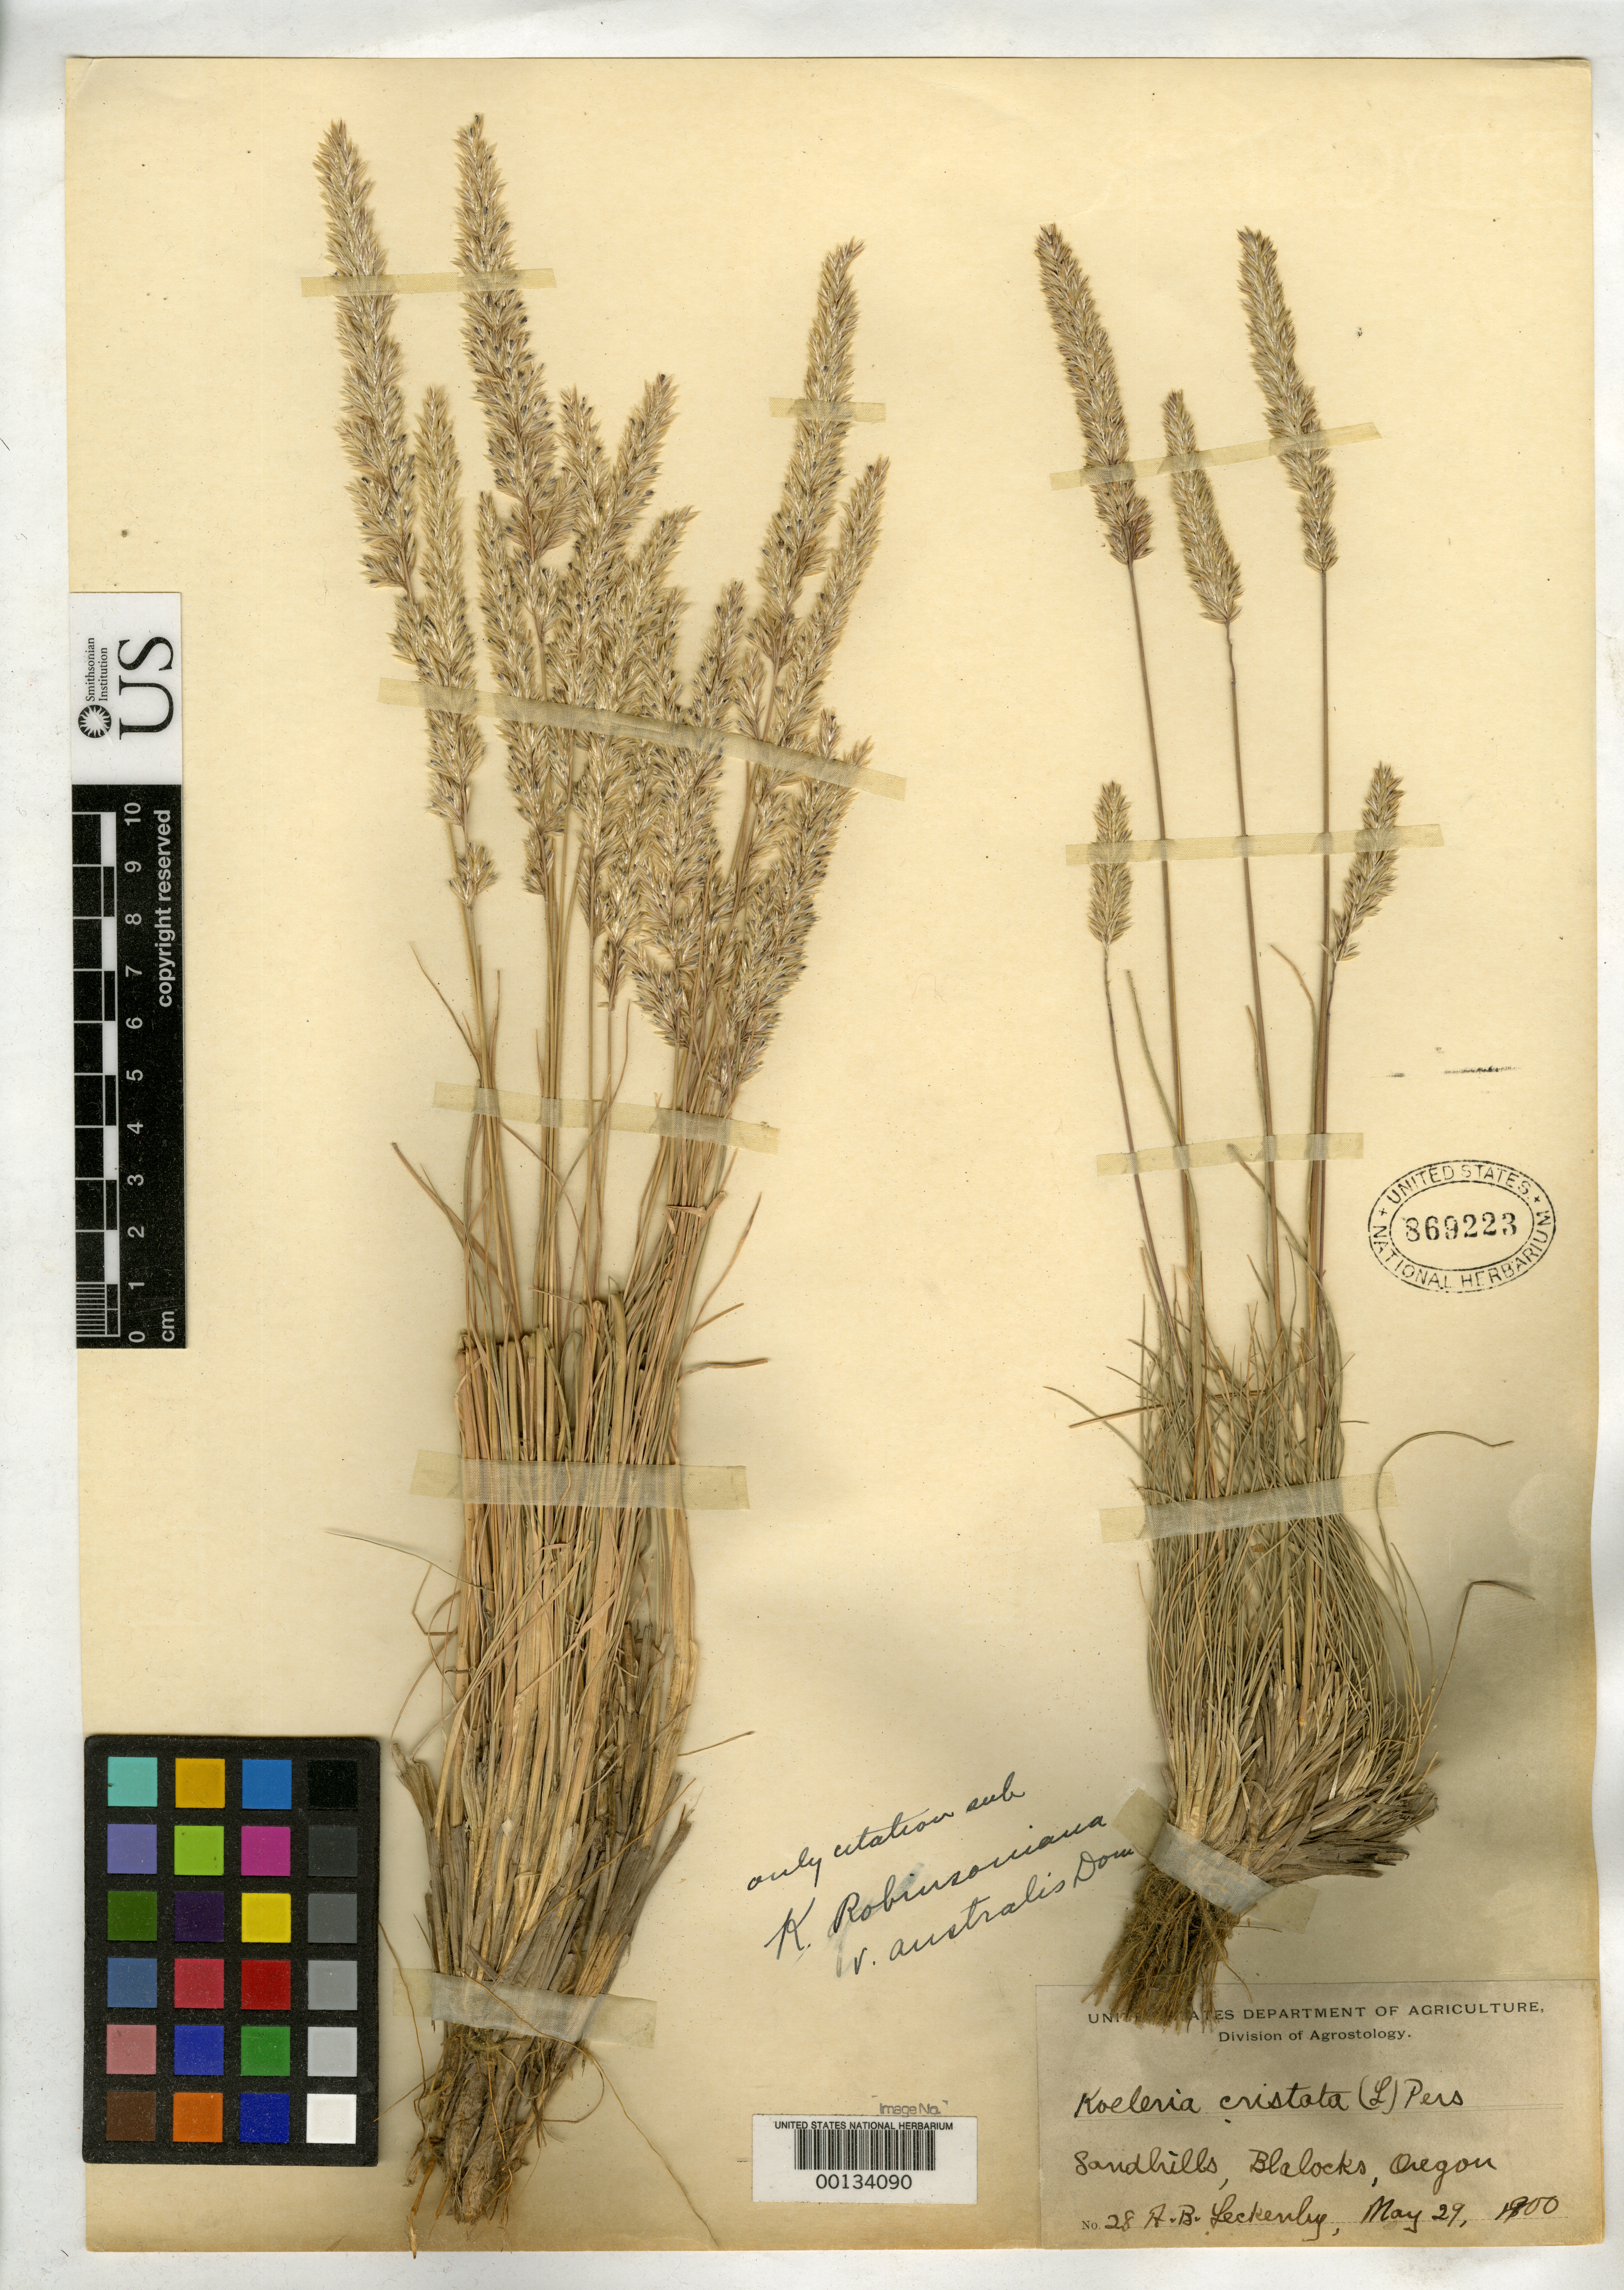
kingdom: Plantae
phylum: Tracheophyta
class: Liliopsida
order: Poales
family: Poaceae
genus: Koeleria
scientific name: Koeleria robinsoniana var. australis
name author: Domin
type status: Type Collection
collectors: A. Leckenby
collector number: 28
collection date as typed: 29 May 1900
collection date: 1900-05-29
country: United States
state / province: Oregon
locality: Sandhills, Blalocks.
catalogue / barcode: US 869223